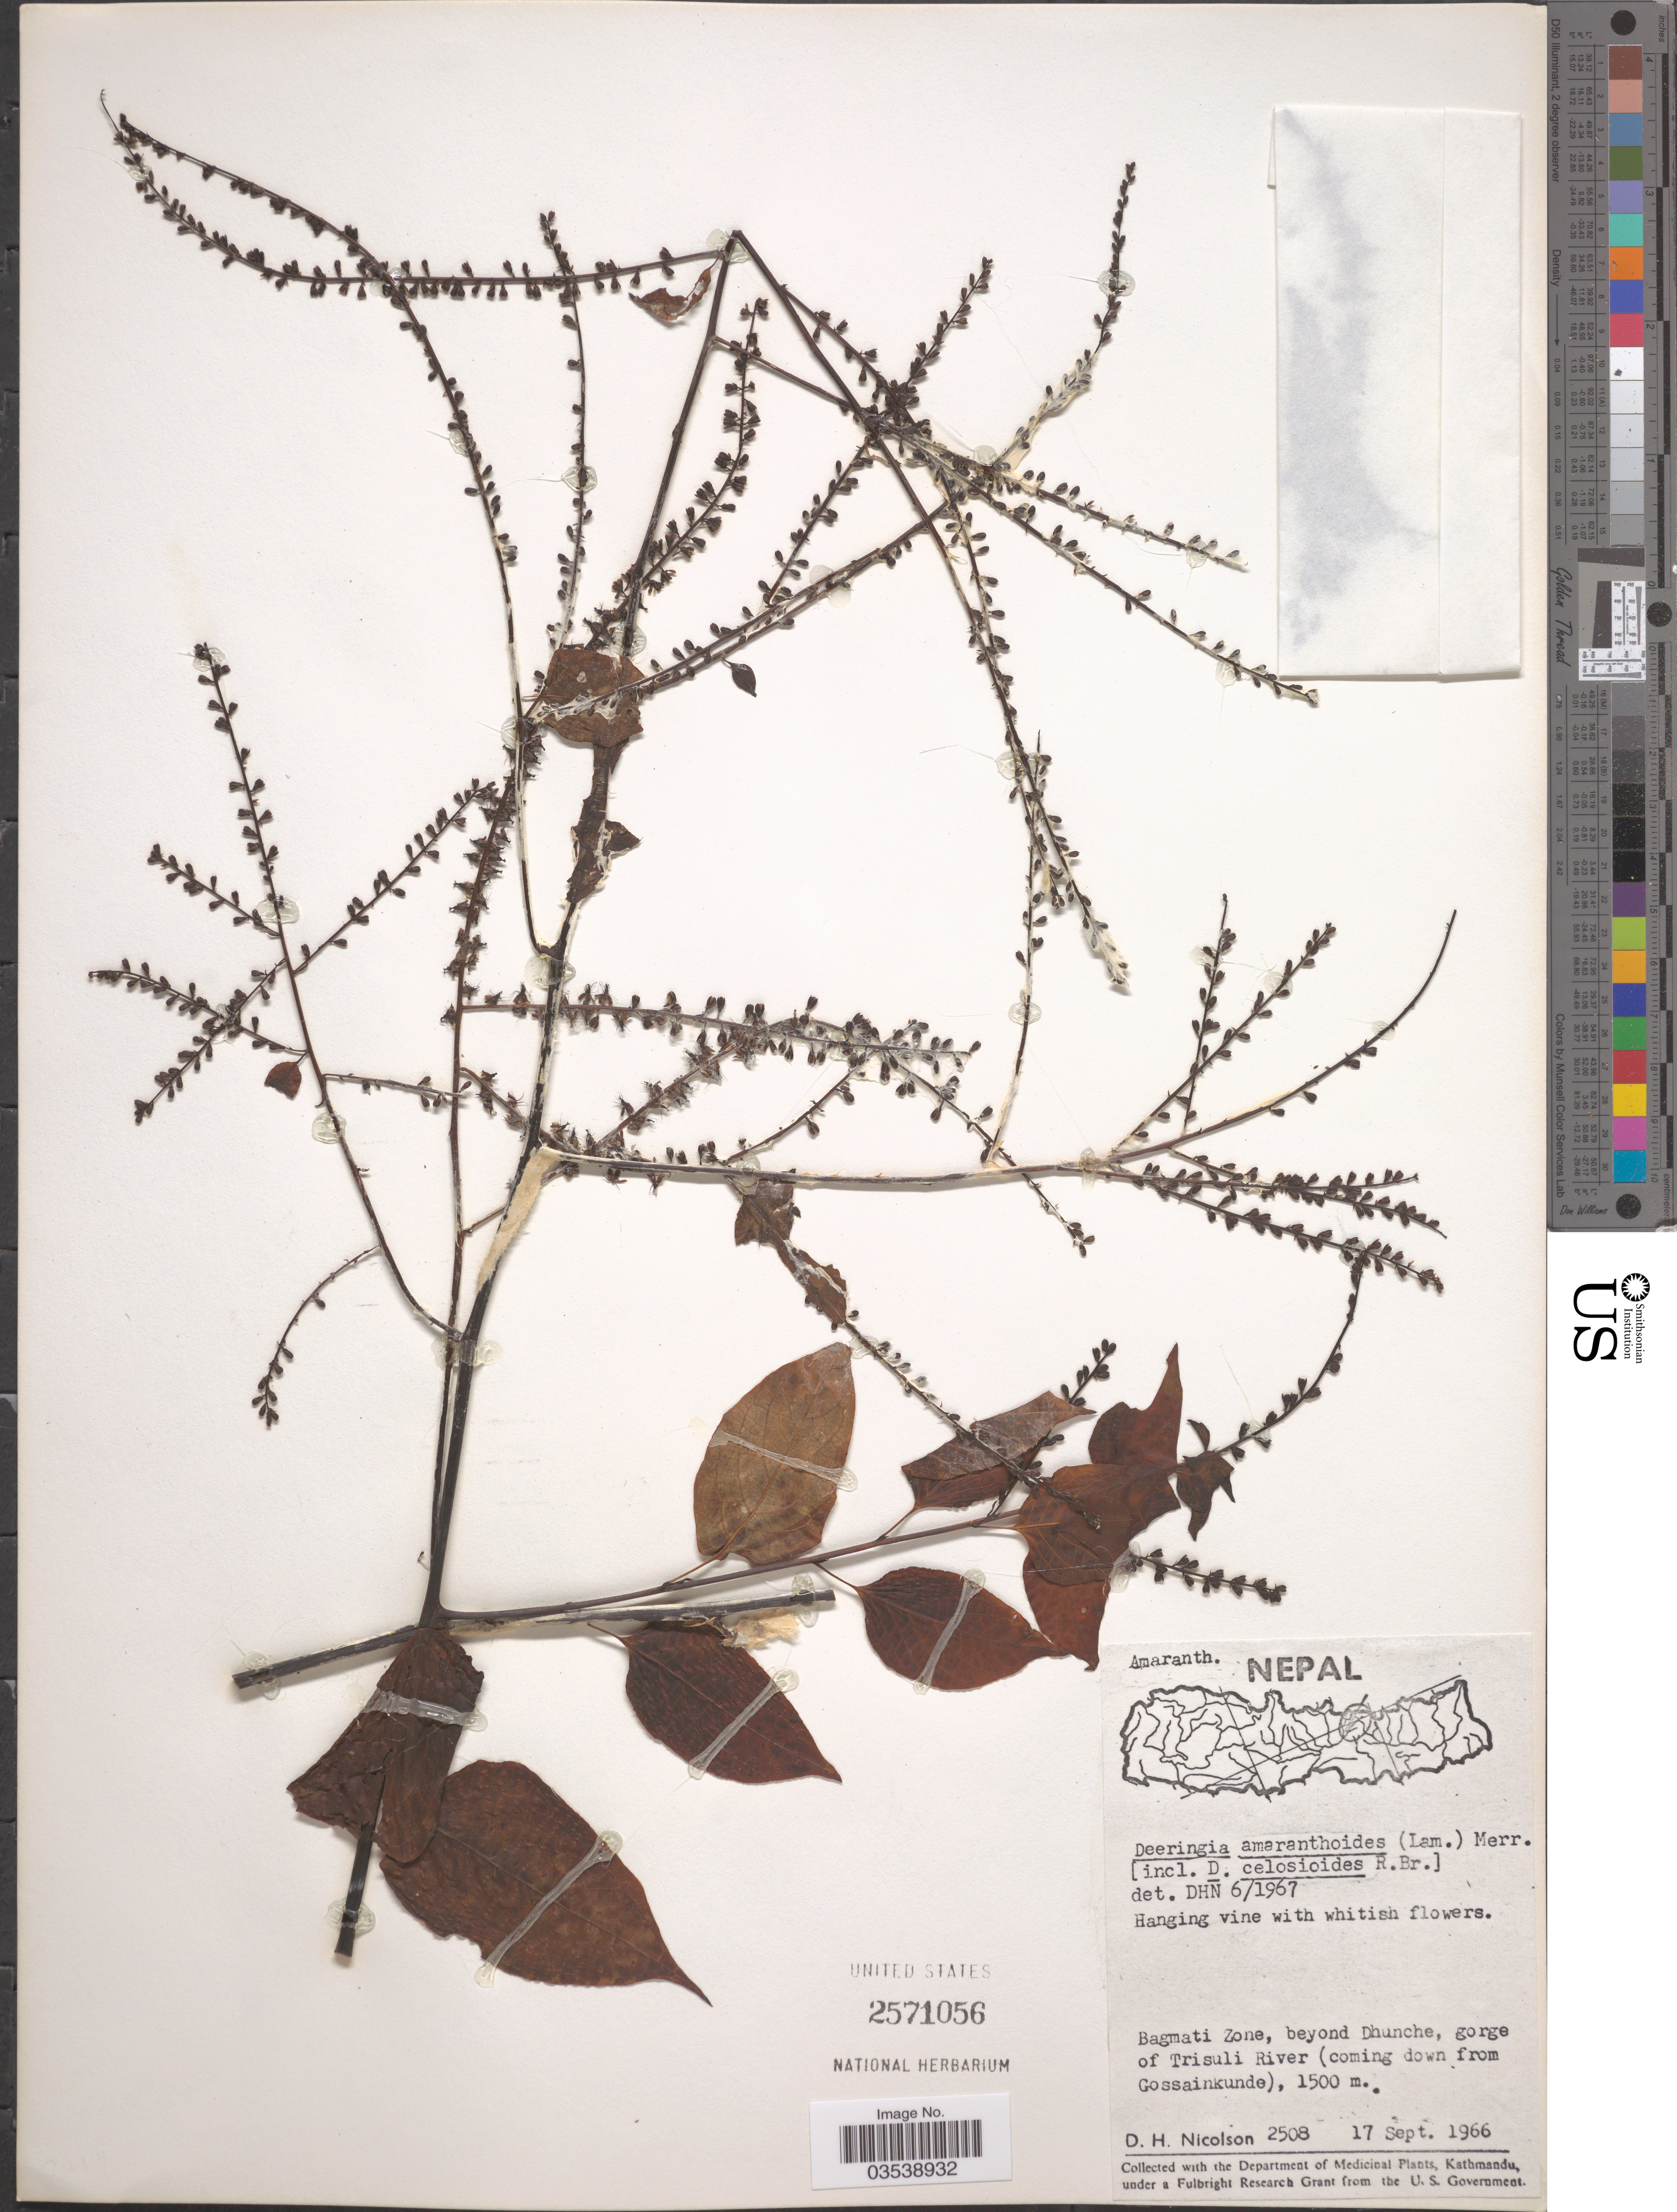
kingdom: Plantae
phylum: Tracheophyta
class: Magnoliopsida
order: Caryophyllales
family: Amaranthaceae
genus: Deeringia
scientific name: Deeringia amaranthoides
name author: (Lam.) Merr.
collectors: D. H. Nicolson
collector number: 2508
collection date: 1966-09-17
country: Nepal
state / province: Bagmati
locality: Bagmati Zone, beyond Dhunche, gorge of Trisuli River (coming down from Gossainkunde).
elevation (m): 1500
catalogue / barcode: US 2571056